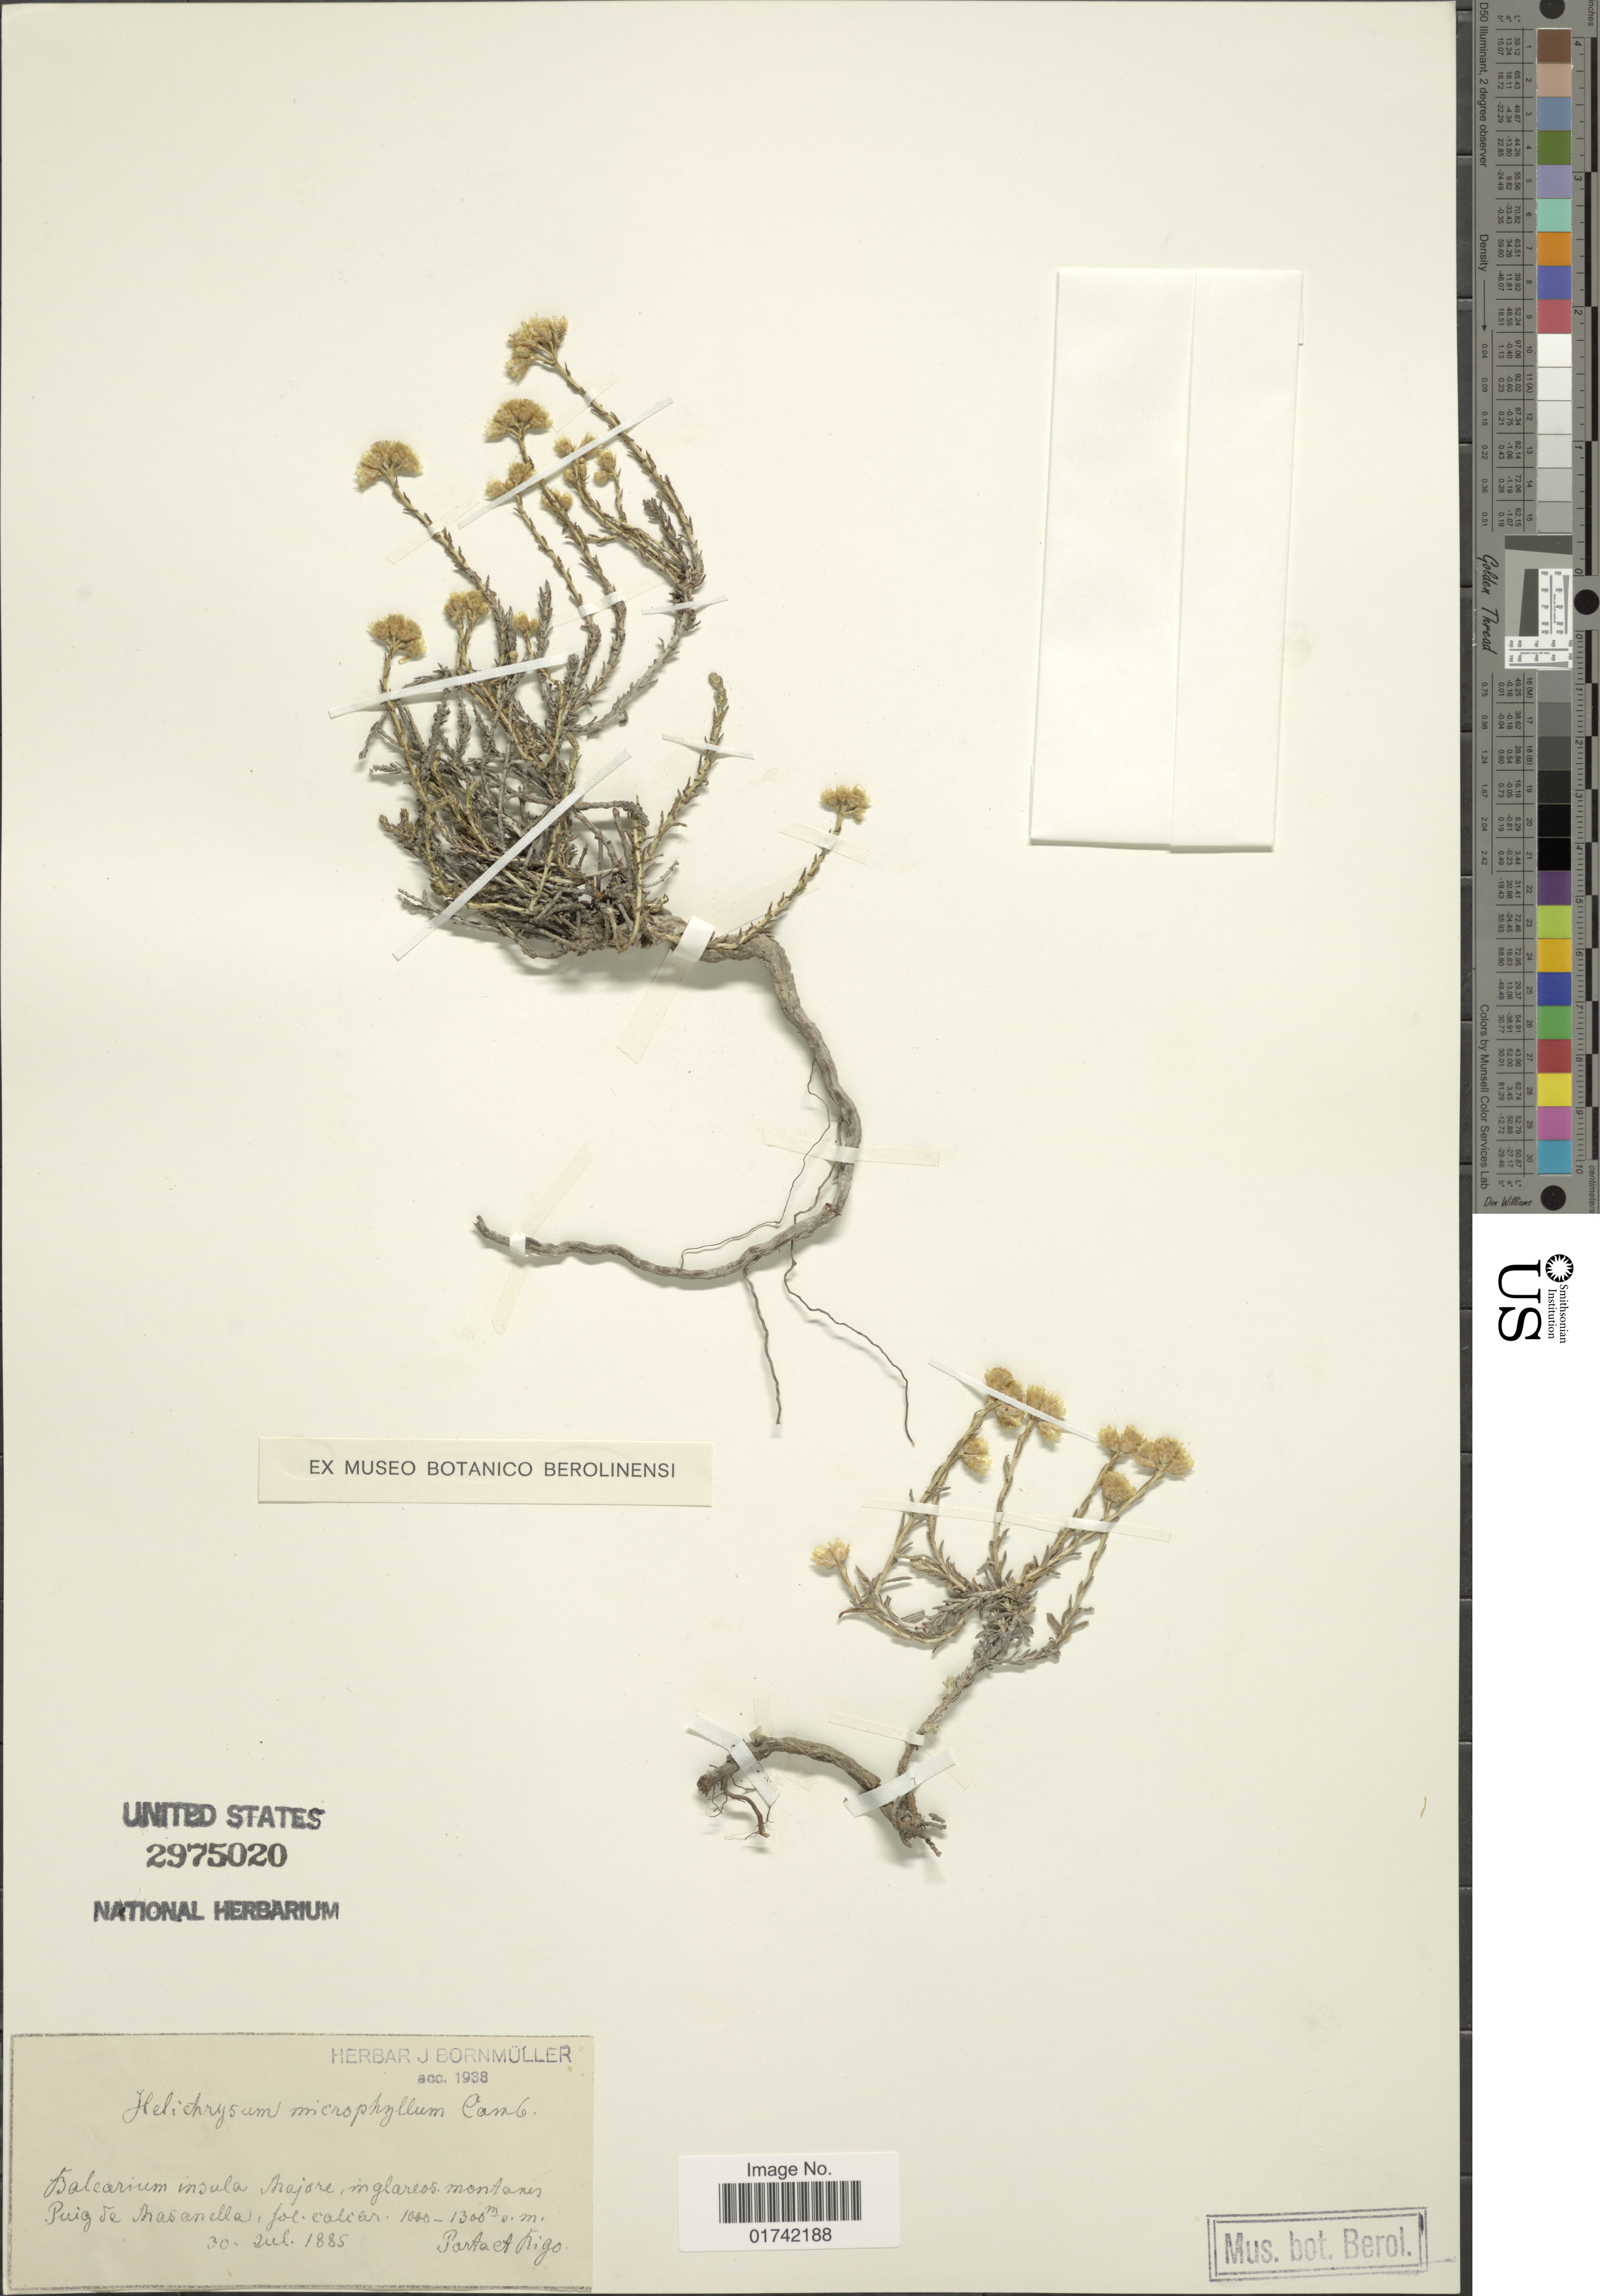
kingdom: Plantae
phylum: Tracheophyta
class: Magnoliopsida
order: Asterales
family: Asteraceae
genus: Helichrysum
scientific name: Helichrysum microphyllum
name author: Cambess.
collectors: Parta & Bigo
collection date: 1885-07-30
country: Italy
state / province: Abruzzo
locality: Puig je Masonella [interpreted]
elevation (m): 1000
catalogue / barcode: US 2975020